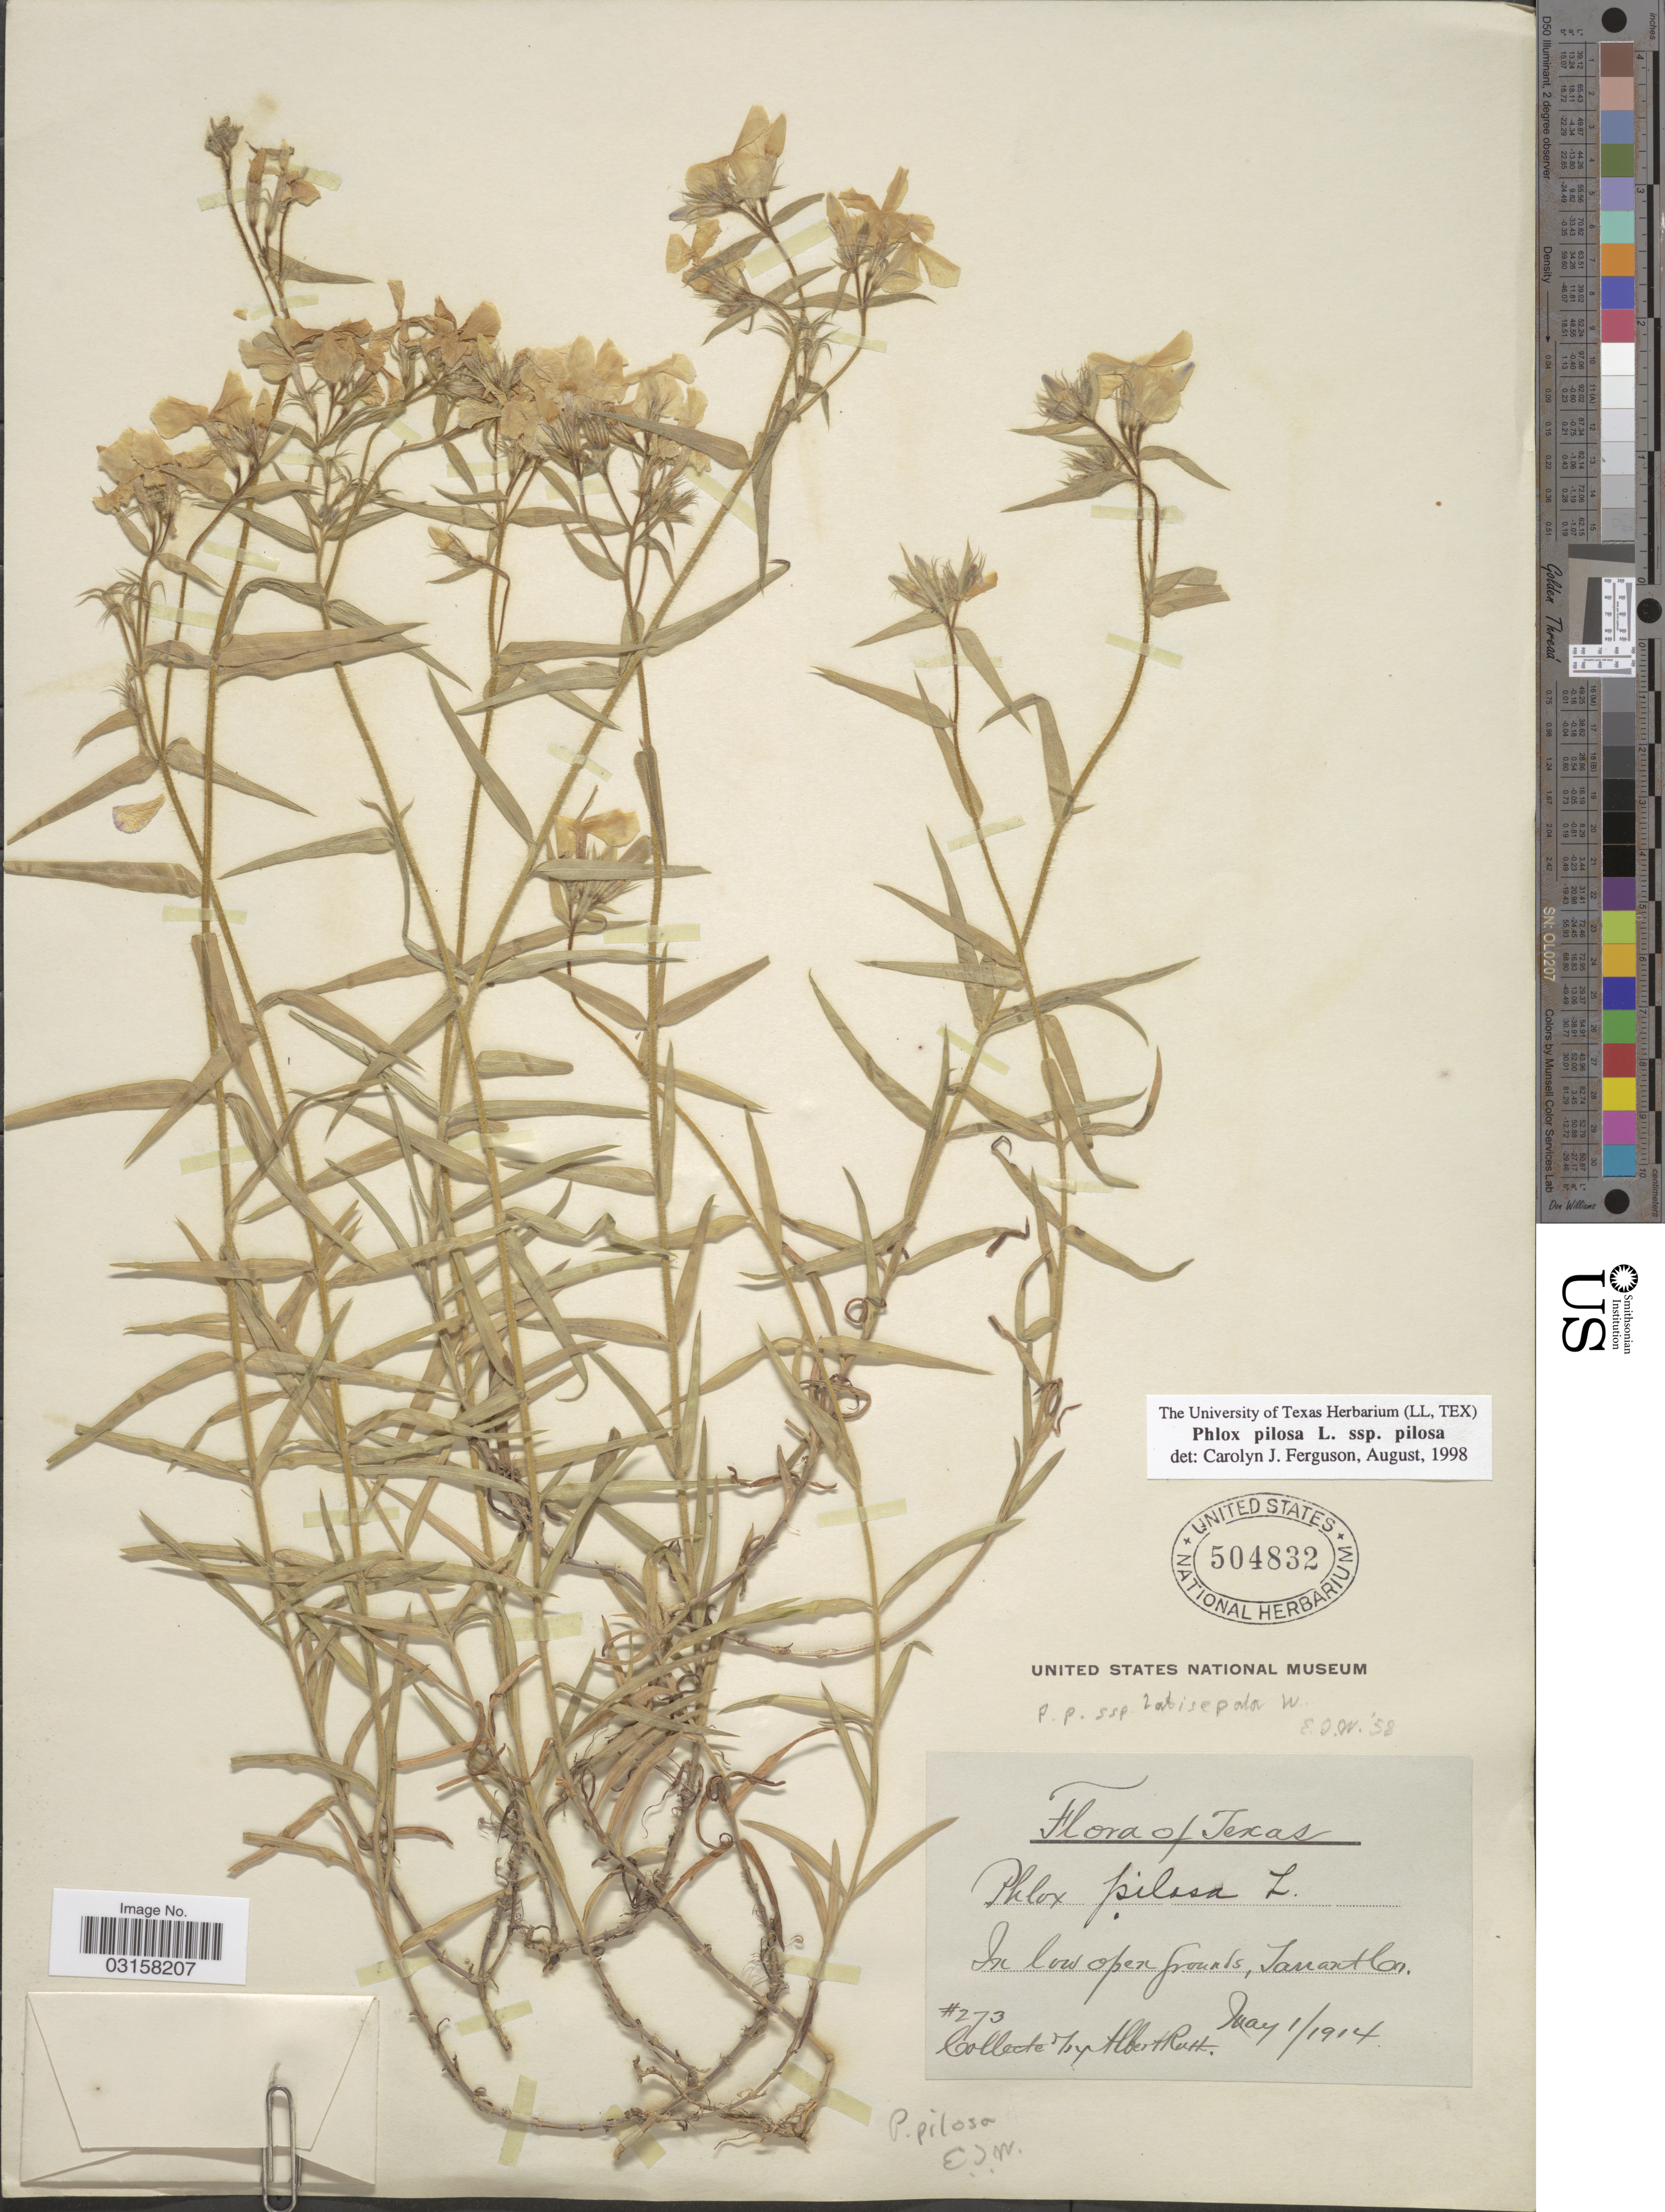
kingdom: Plantae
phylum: Tracheophyta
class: Magnoliopsida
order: Ericales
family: Polemoniaceae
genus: Phlox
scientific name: Phlox pilosa subsp. pilosa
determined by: Ferguson, C. J.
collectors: A. Ruth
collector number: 273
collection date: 1914-05-01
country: United States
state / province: Texas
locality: In low open grounds, Tarrant Co.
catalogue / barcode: US 504832